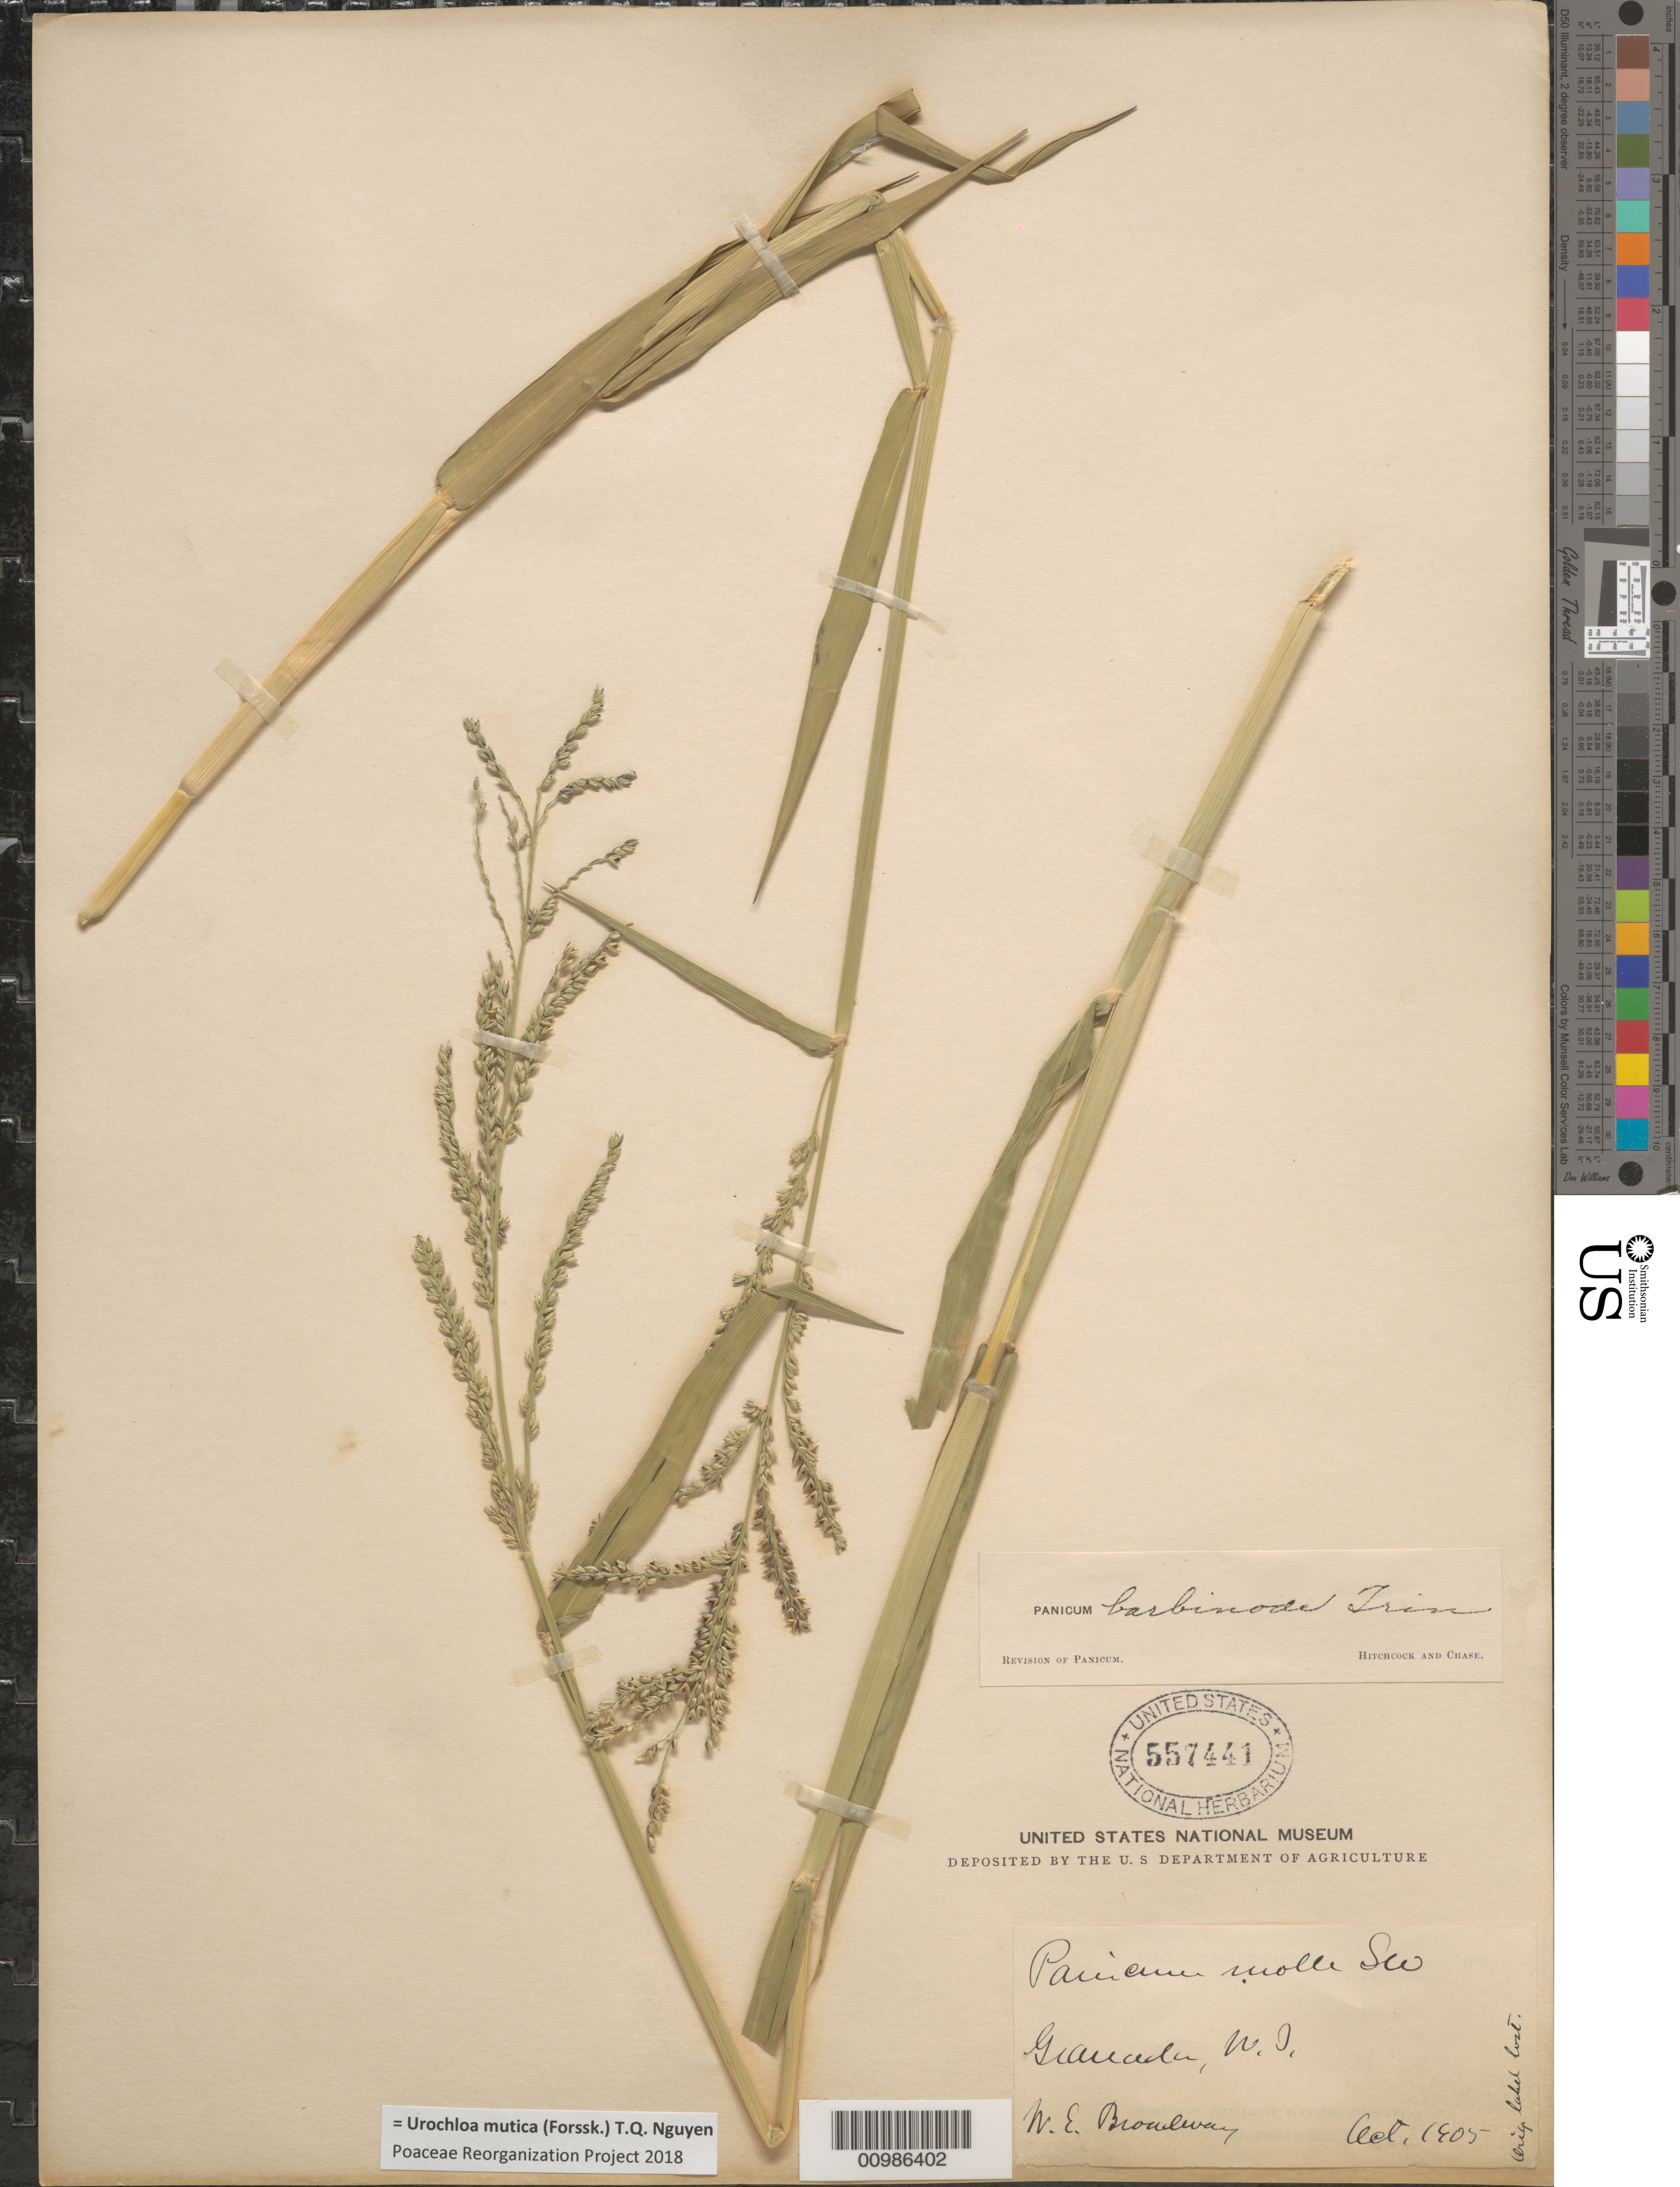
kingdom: Plantae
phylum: Tracheophyta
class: Liliopsida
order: Poales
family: Poaceae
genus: Brachiaria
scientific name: Brachiaria mutica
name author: (Forssk.) Stapf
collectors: W. E. Broadway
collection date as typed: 1905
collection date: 1905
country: Grenada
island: Grenada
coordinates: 0 N, 0 E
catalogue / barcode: US 557441